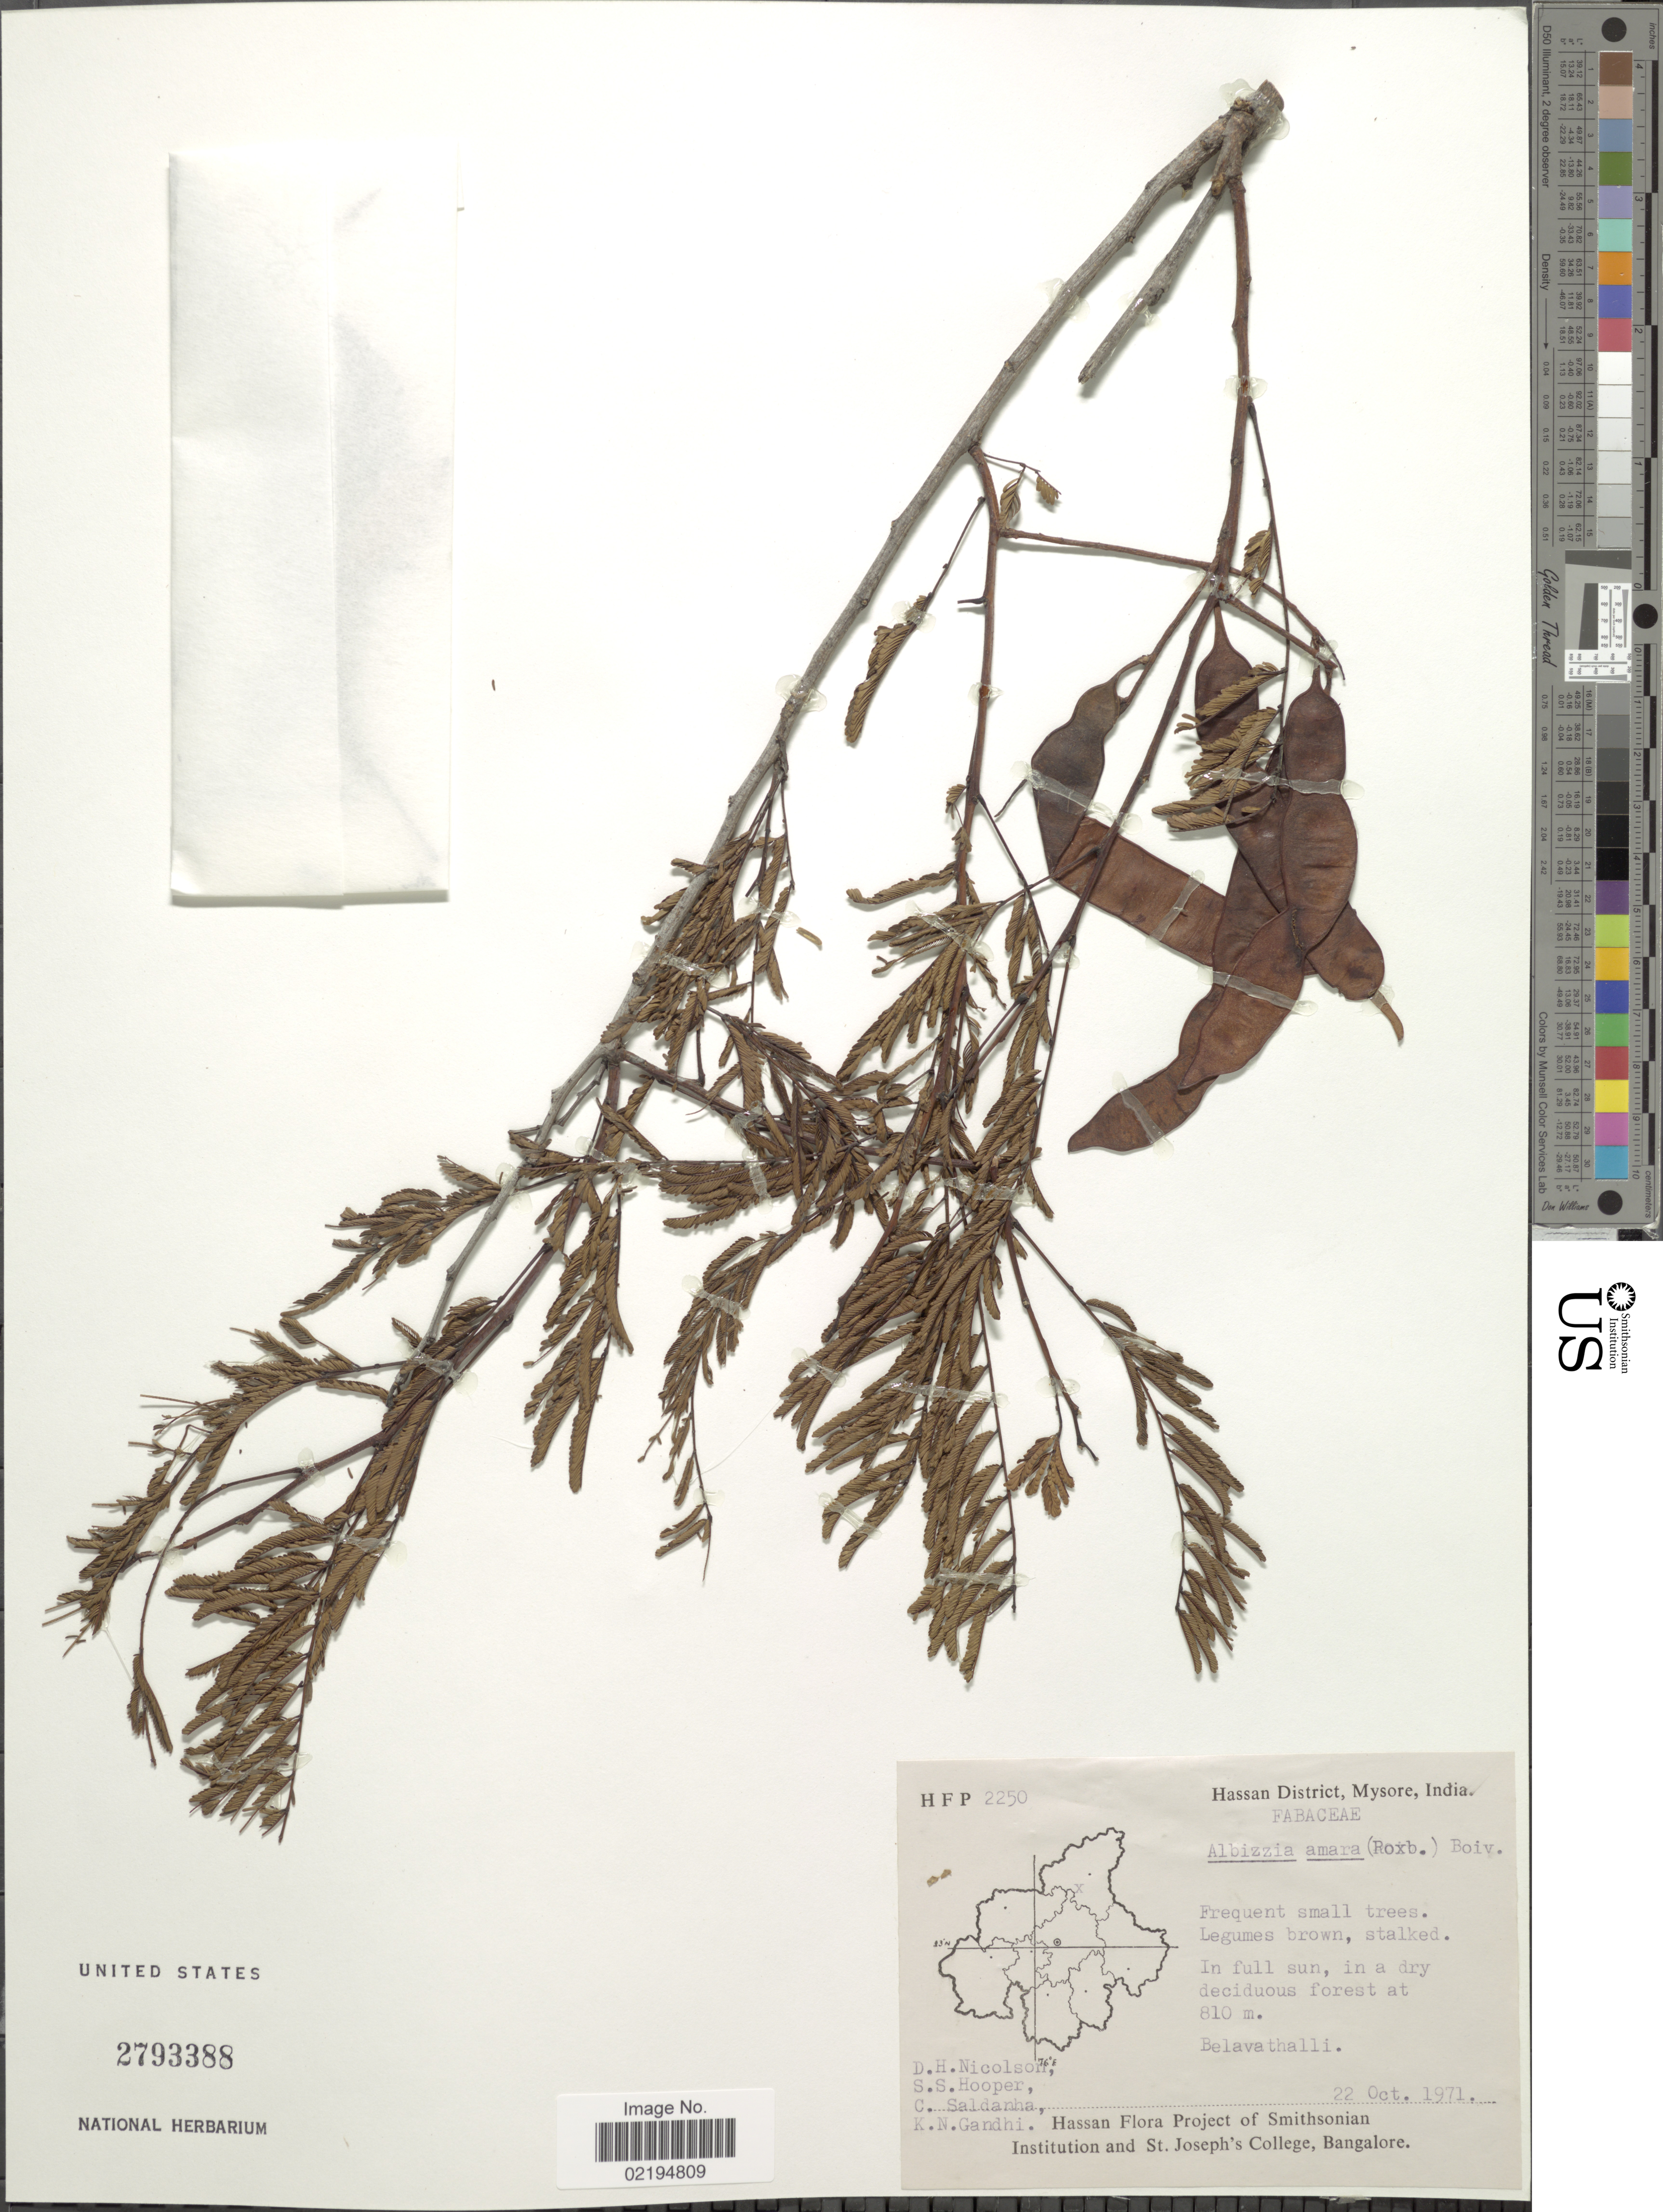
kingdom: Plantae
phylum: Tracheophyta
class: Magnoliopsida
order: Fabales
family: Fabaceae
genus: Albizia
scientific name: Albizia amara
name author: (Roxb.) Boivin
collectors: D. H. Nicolson, S. S. Hooper, C. Saldanha & K. N. Gandhi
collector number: HFP 2250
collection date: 1971-10-22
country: India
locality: Hassan District, Mysore, Belavathalli.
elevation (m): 810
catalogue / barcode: US 2793388